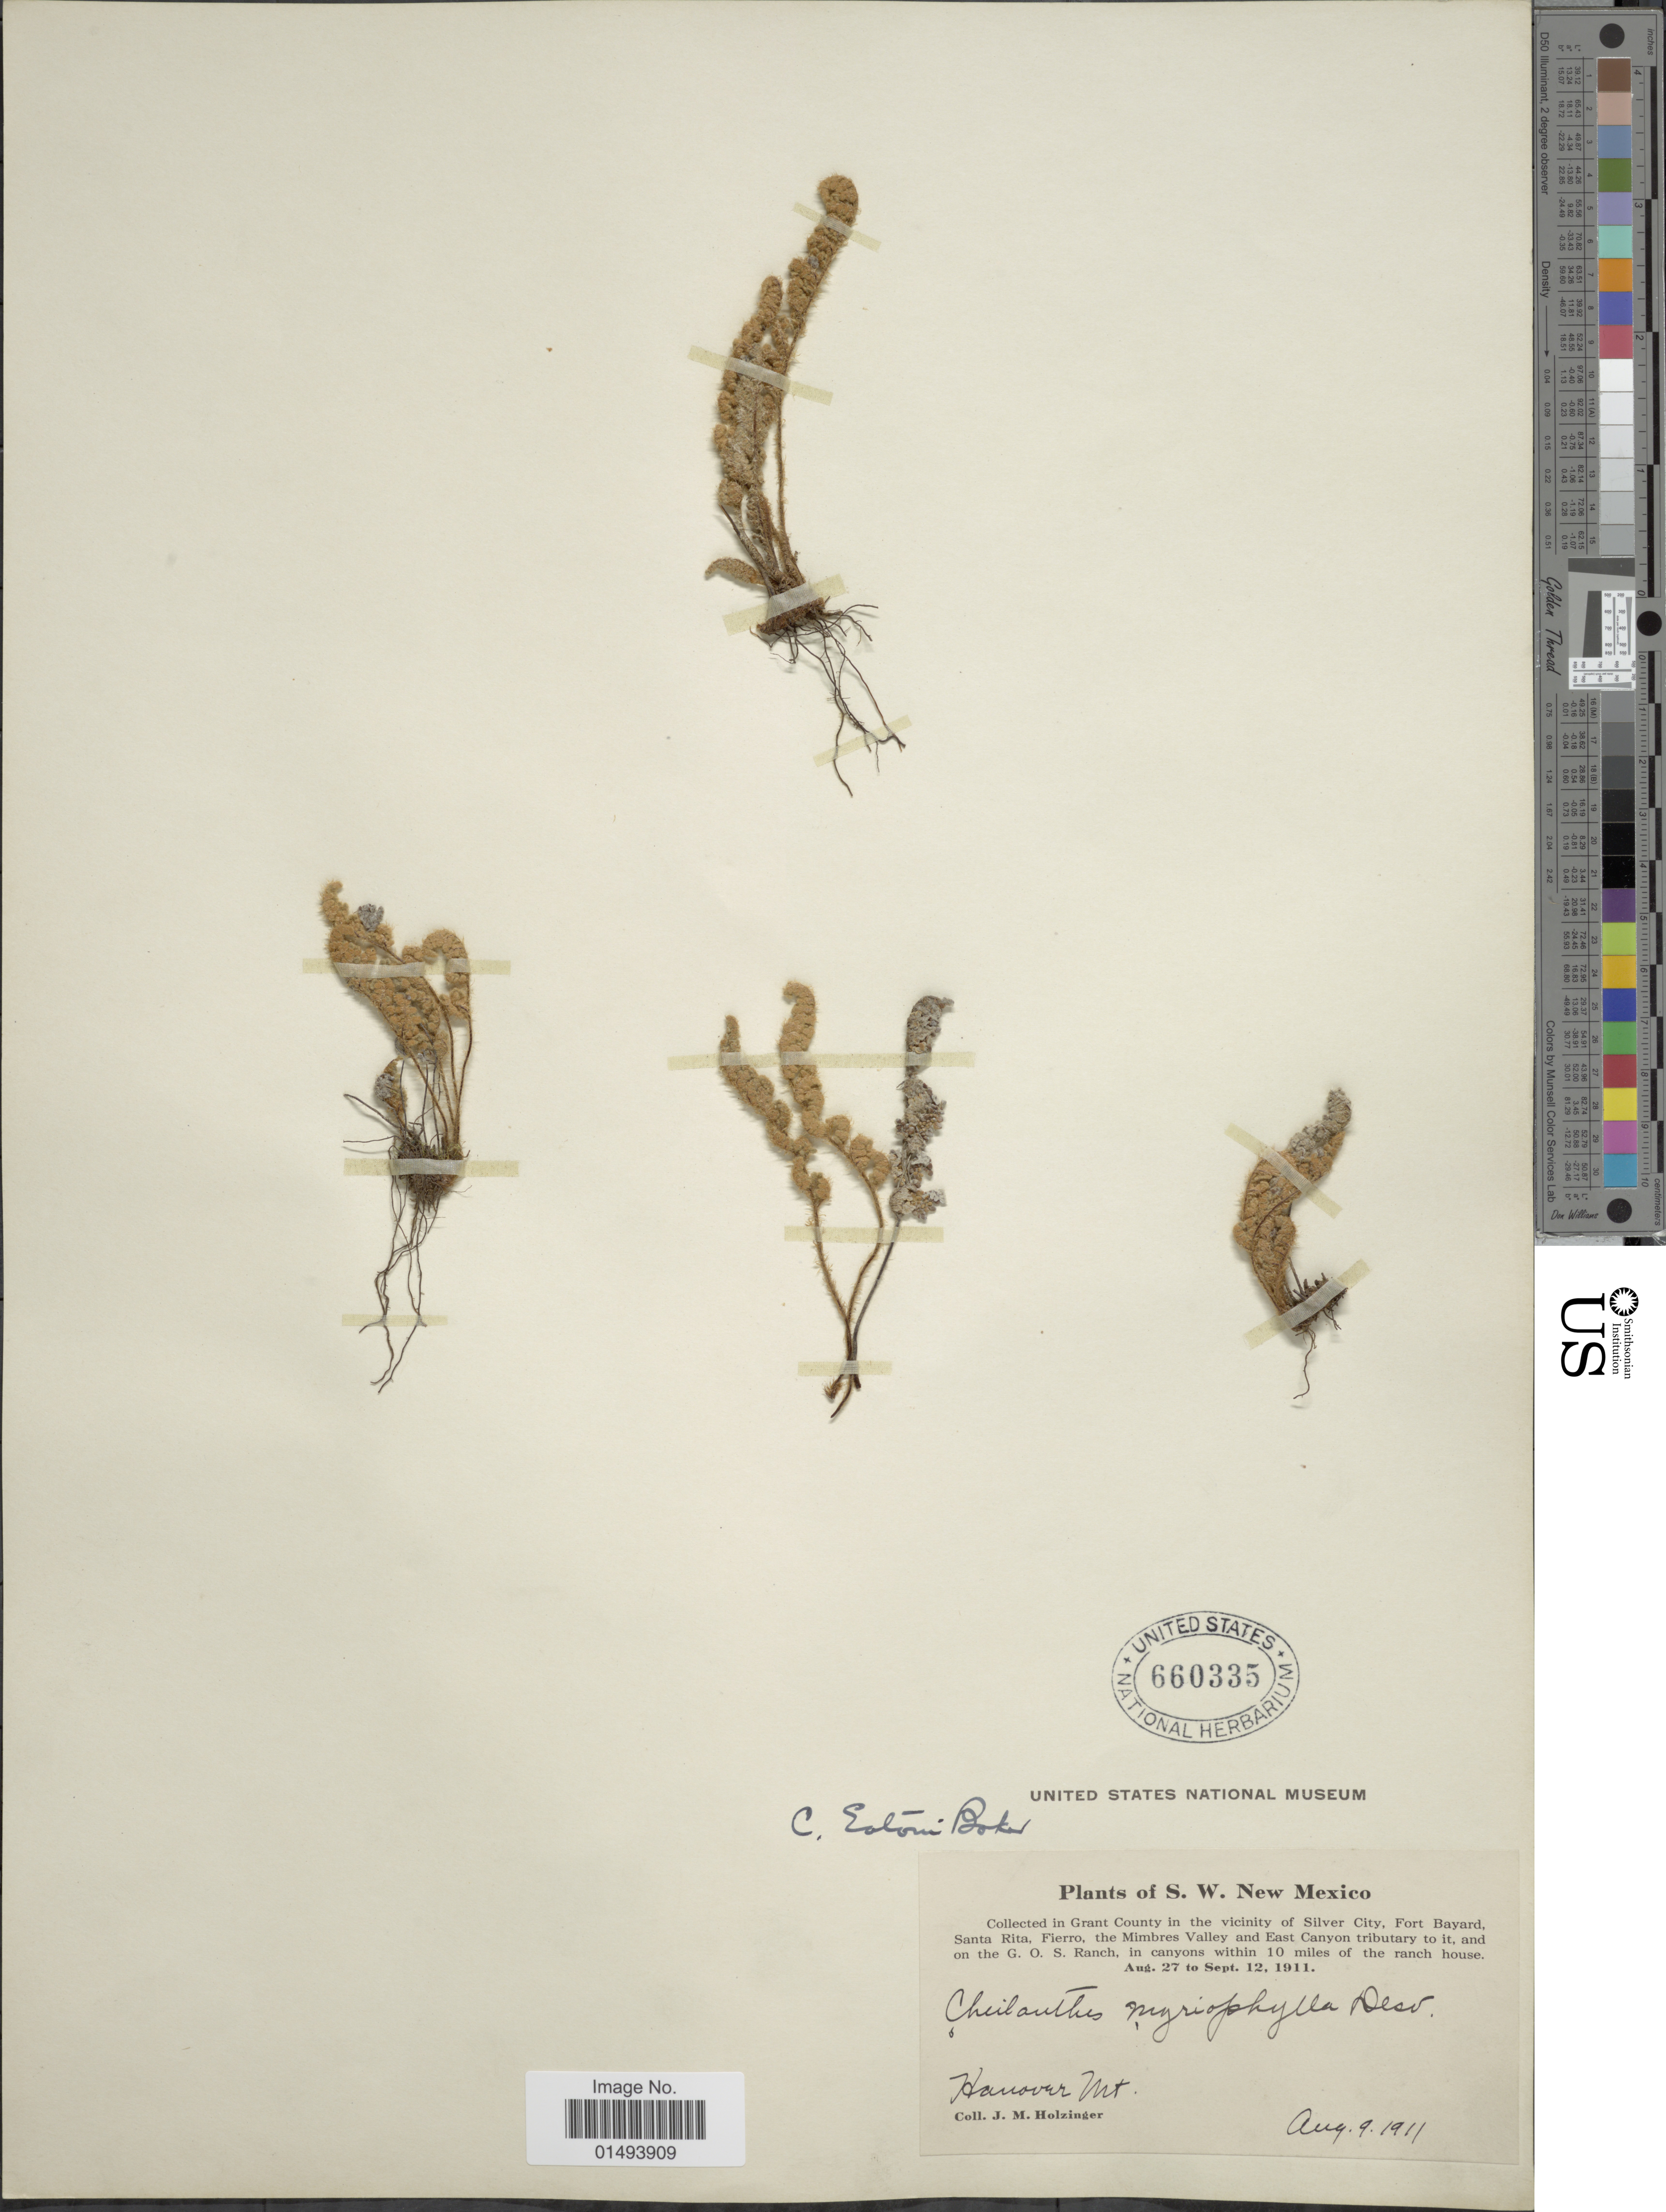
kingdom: Plantae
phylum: Tracheophyta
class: Polypodiopsida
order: Polypodiales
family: Pteridaceae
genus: Myriopteris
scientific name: Myriopteris rufa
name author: Fée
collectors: J. M. Holzinger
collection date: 1911-08-09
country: United States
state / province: New Mexico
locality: Plants of S.W. New Mexico, Collected in Grant County in the vicinity of Silver City, Fort Bayard,Santa Rita, Fierro, the Mimbres Valley and East Canyon tributary to it, and on the G.O.S. Ranch, in canyons within 10 miles of the ranch house, Hanover Mts.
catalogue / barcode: US 660335